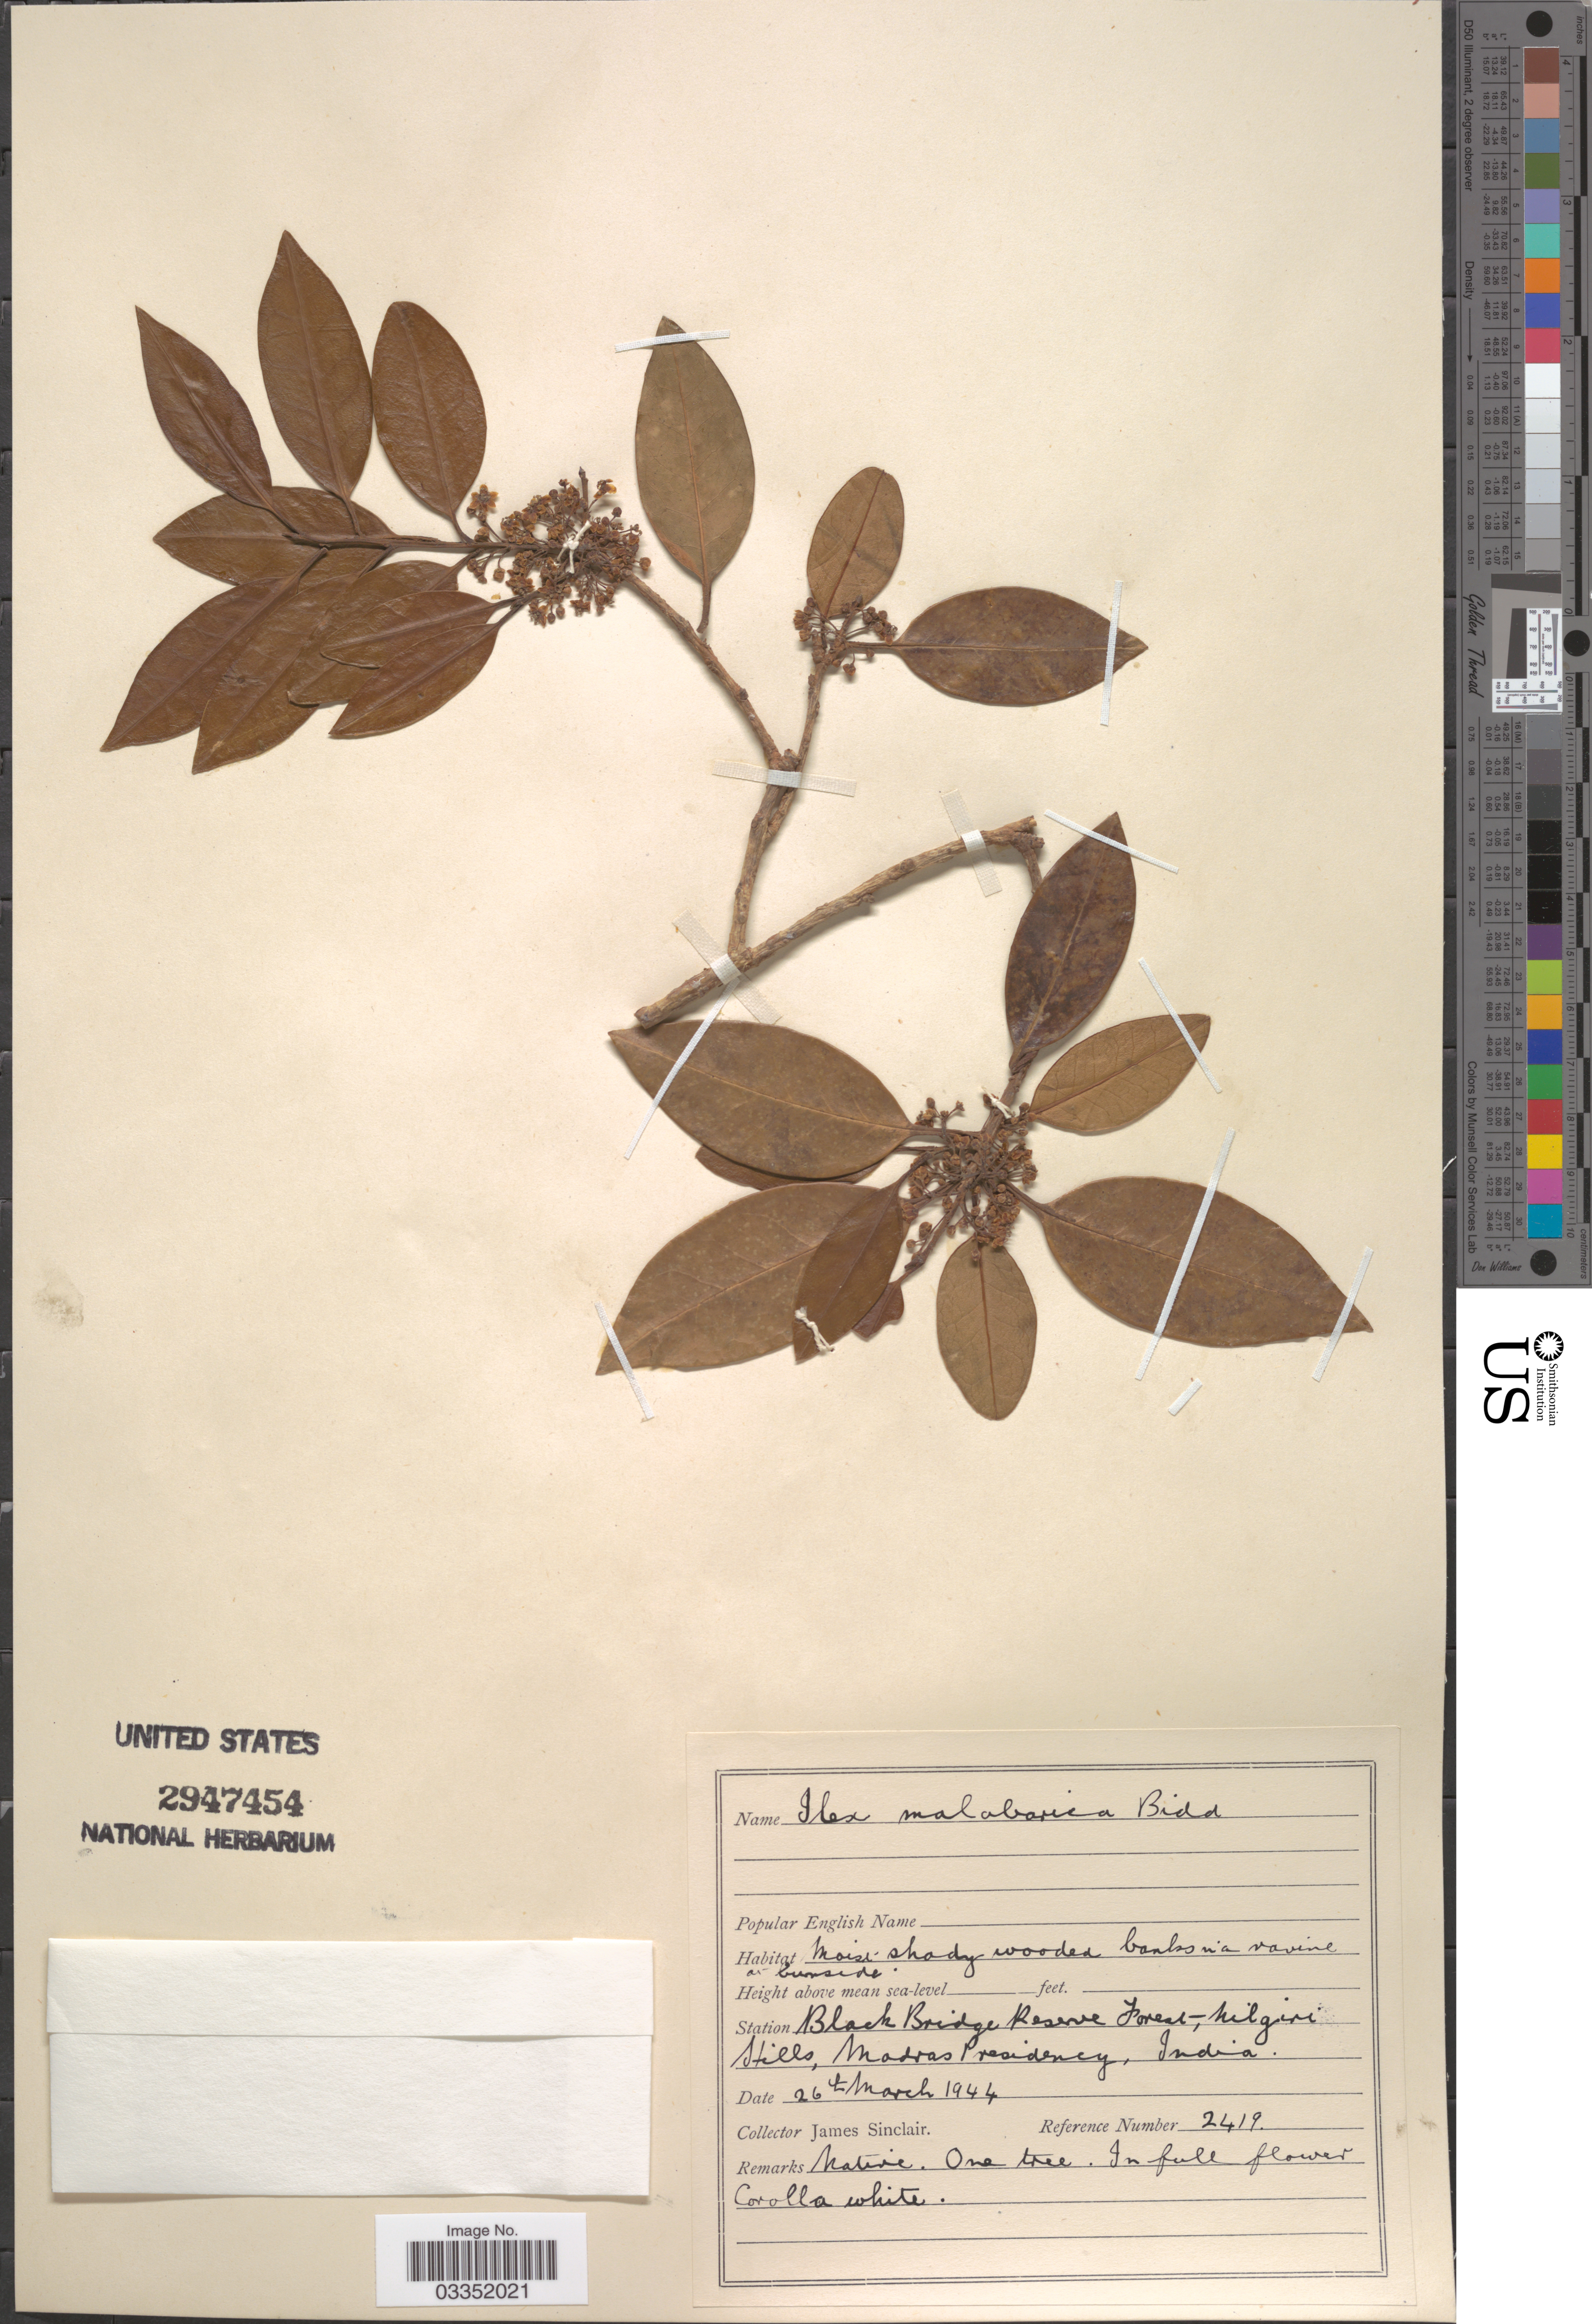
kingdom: Plantae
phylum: Tracheophyta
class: Magnoliopsida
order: Aquifoliales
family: Aquifoliaceae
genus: Ilex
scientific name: Ilex malabarica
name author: Bedd.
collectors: J. Sinclair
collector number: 2419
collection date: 1944-03-26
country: India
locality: Station Black Bridge Reserve Forest, Nilgiri Hills, Madras Presidency.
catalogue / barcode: US 2947454